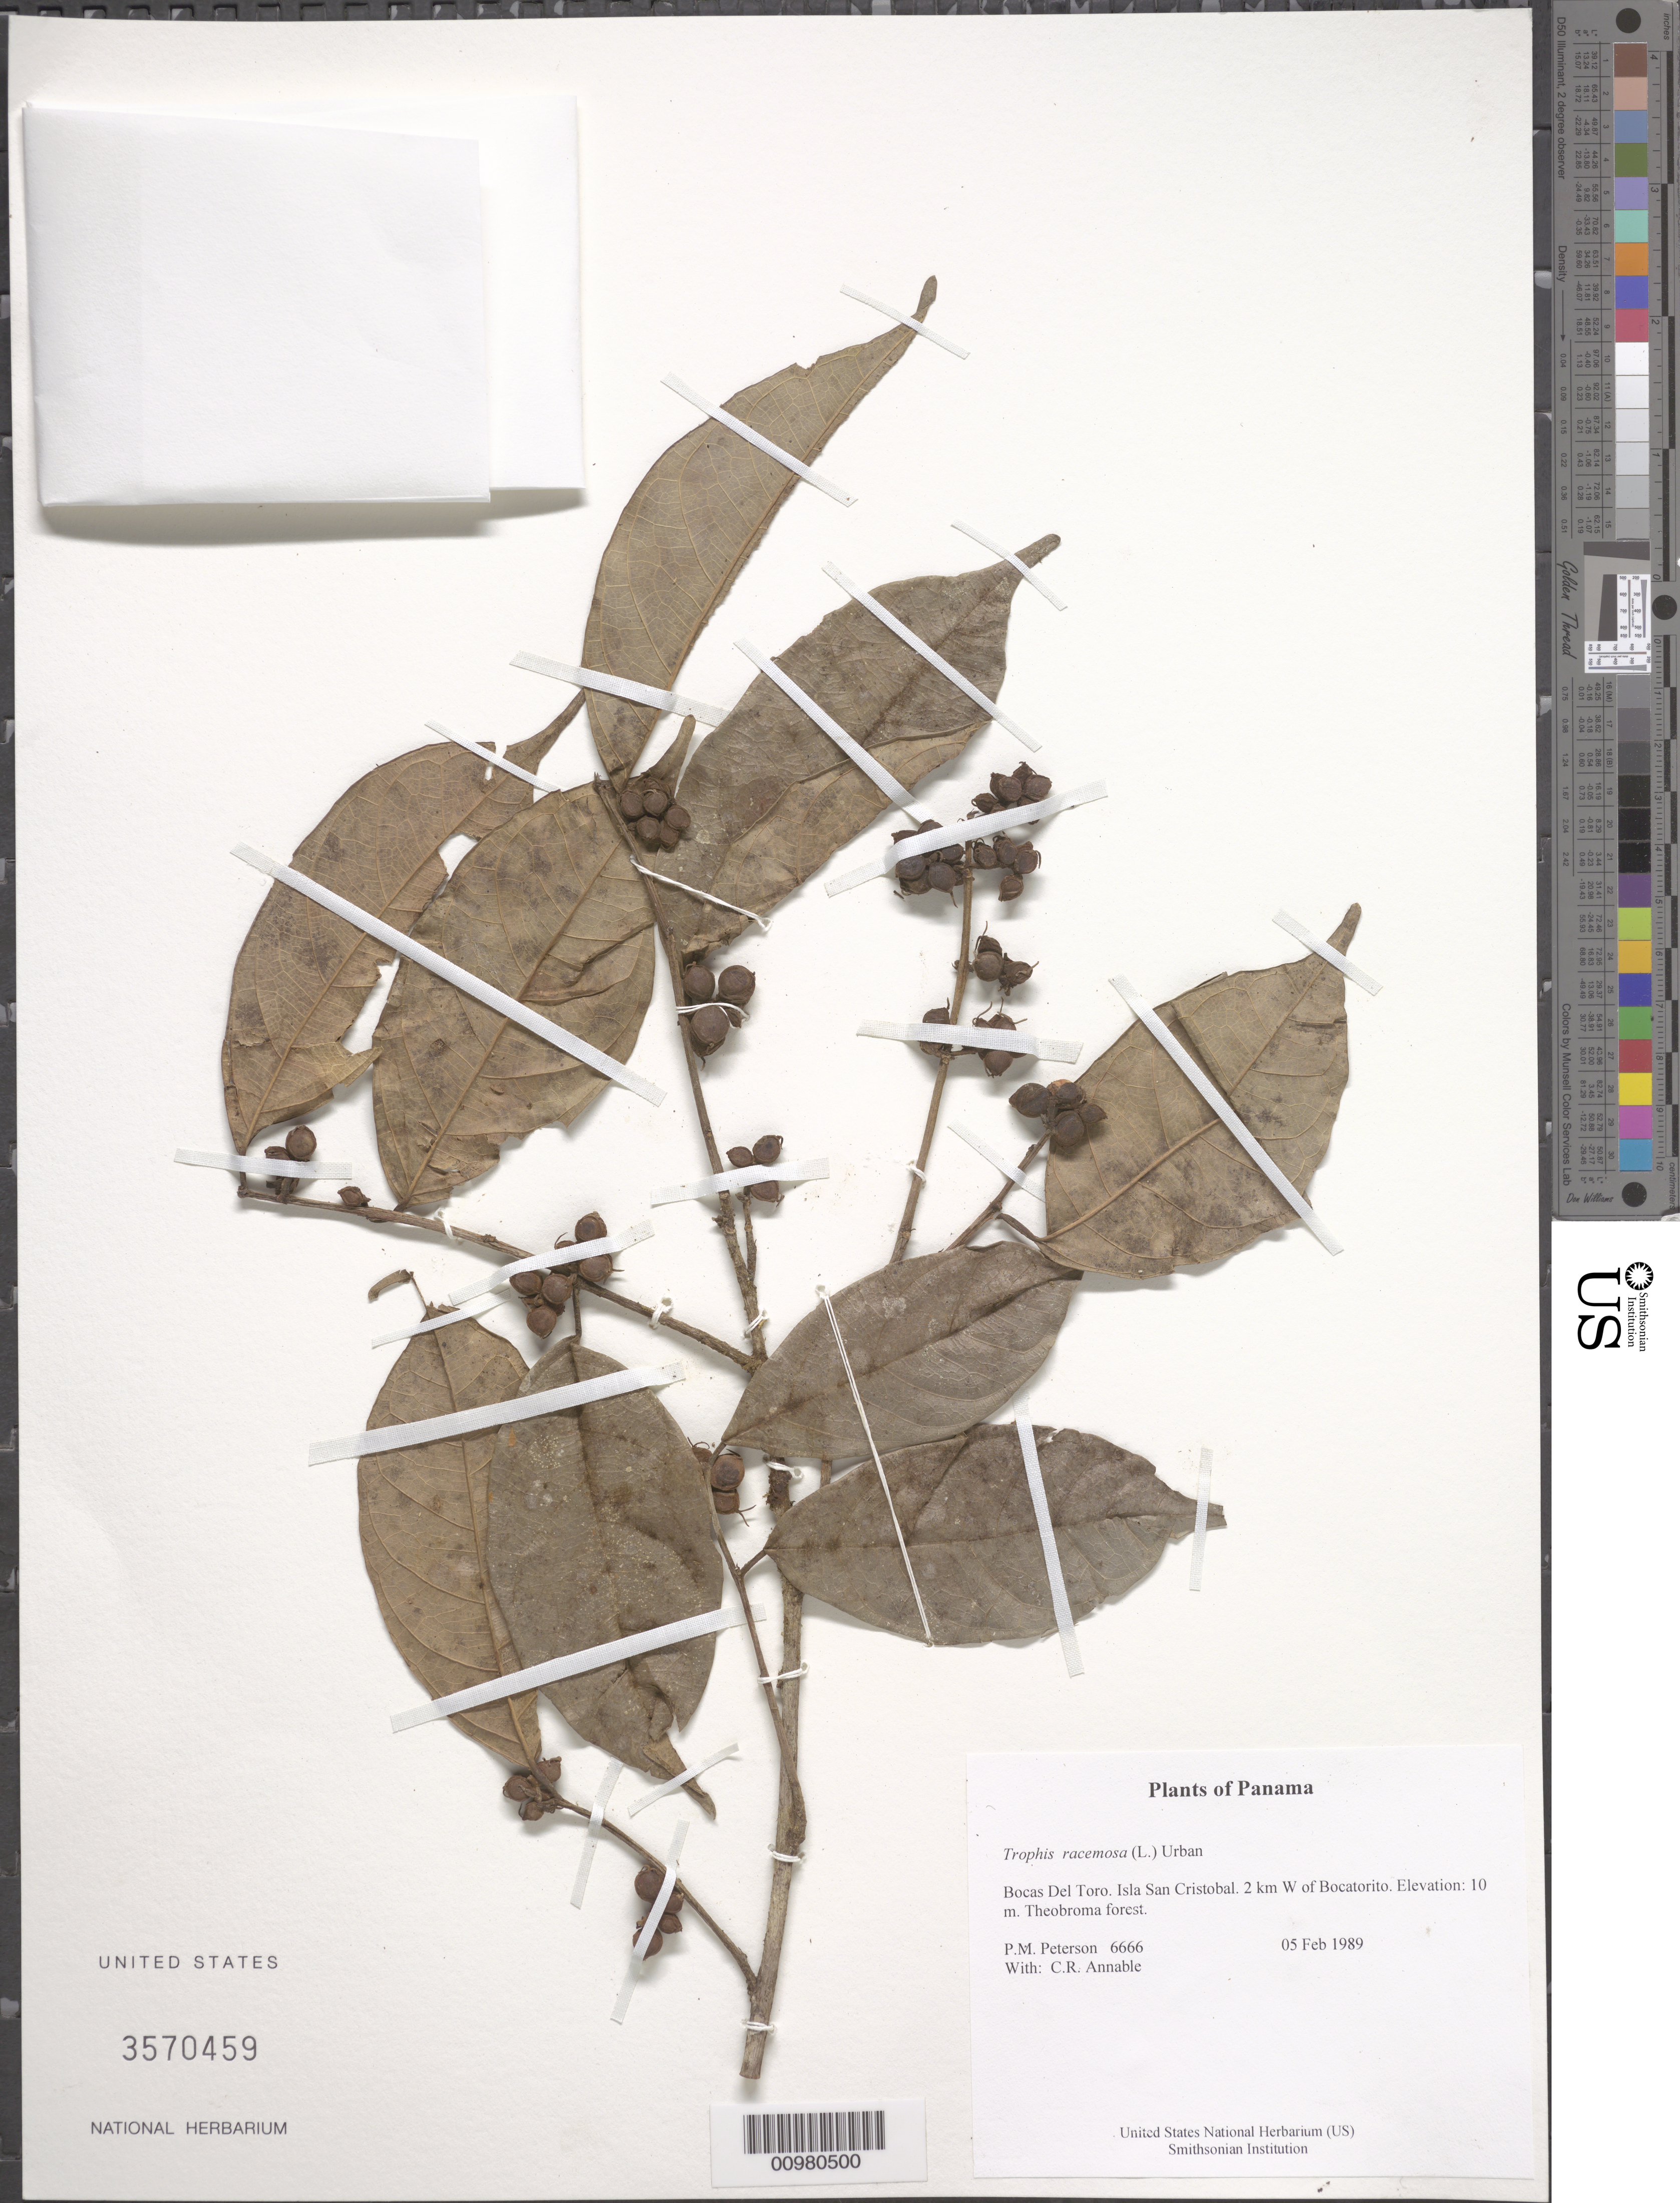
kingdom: Plantae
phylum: Tracheophyta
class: Magnoliopsida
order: Rosales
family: Moraceae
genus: Trophis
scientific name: Trophis racemosa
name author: (L.) Urb.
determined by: Liesner, R. L.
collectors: P. M. Peterson & C. R. Annable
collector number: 06666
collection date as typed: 05 Feb 1989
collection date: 1989-02-05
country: Panama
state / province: Bocas del Toro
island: San Cristobal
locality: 2 km W of Bocatorito.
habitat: Theobroma forest.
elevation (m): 10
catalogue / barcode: US 3570459